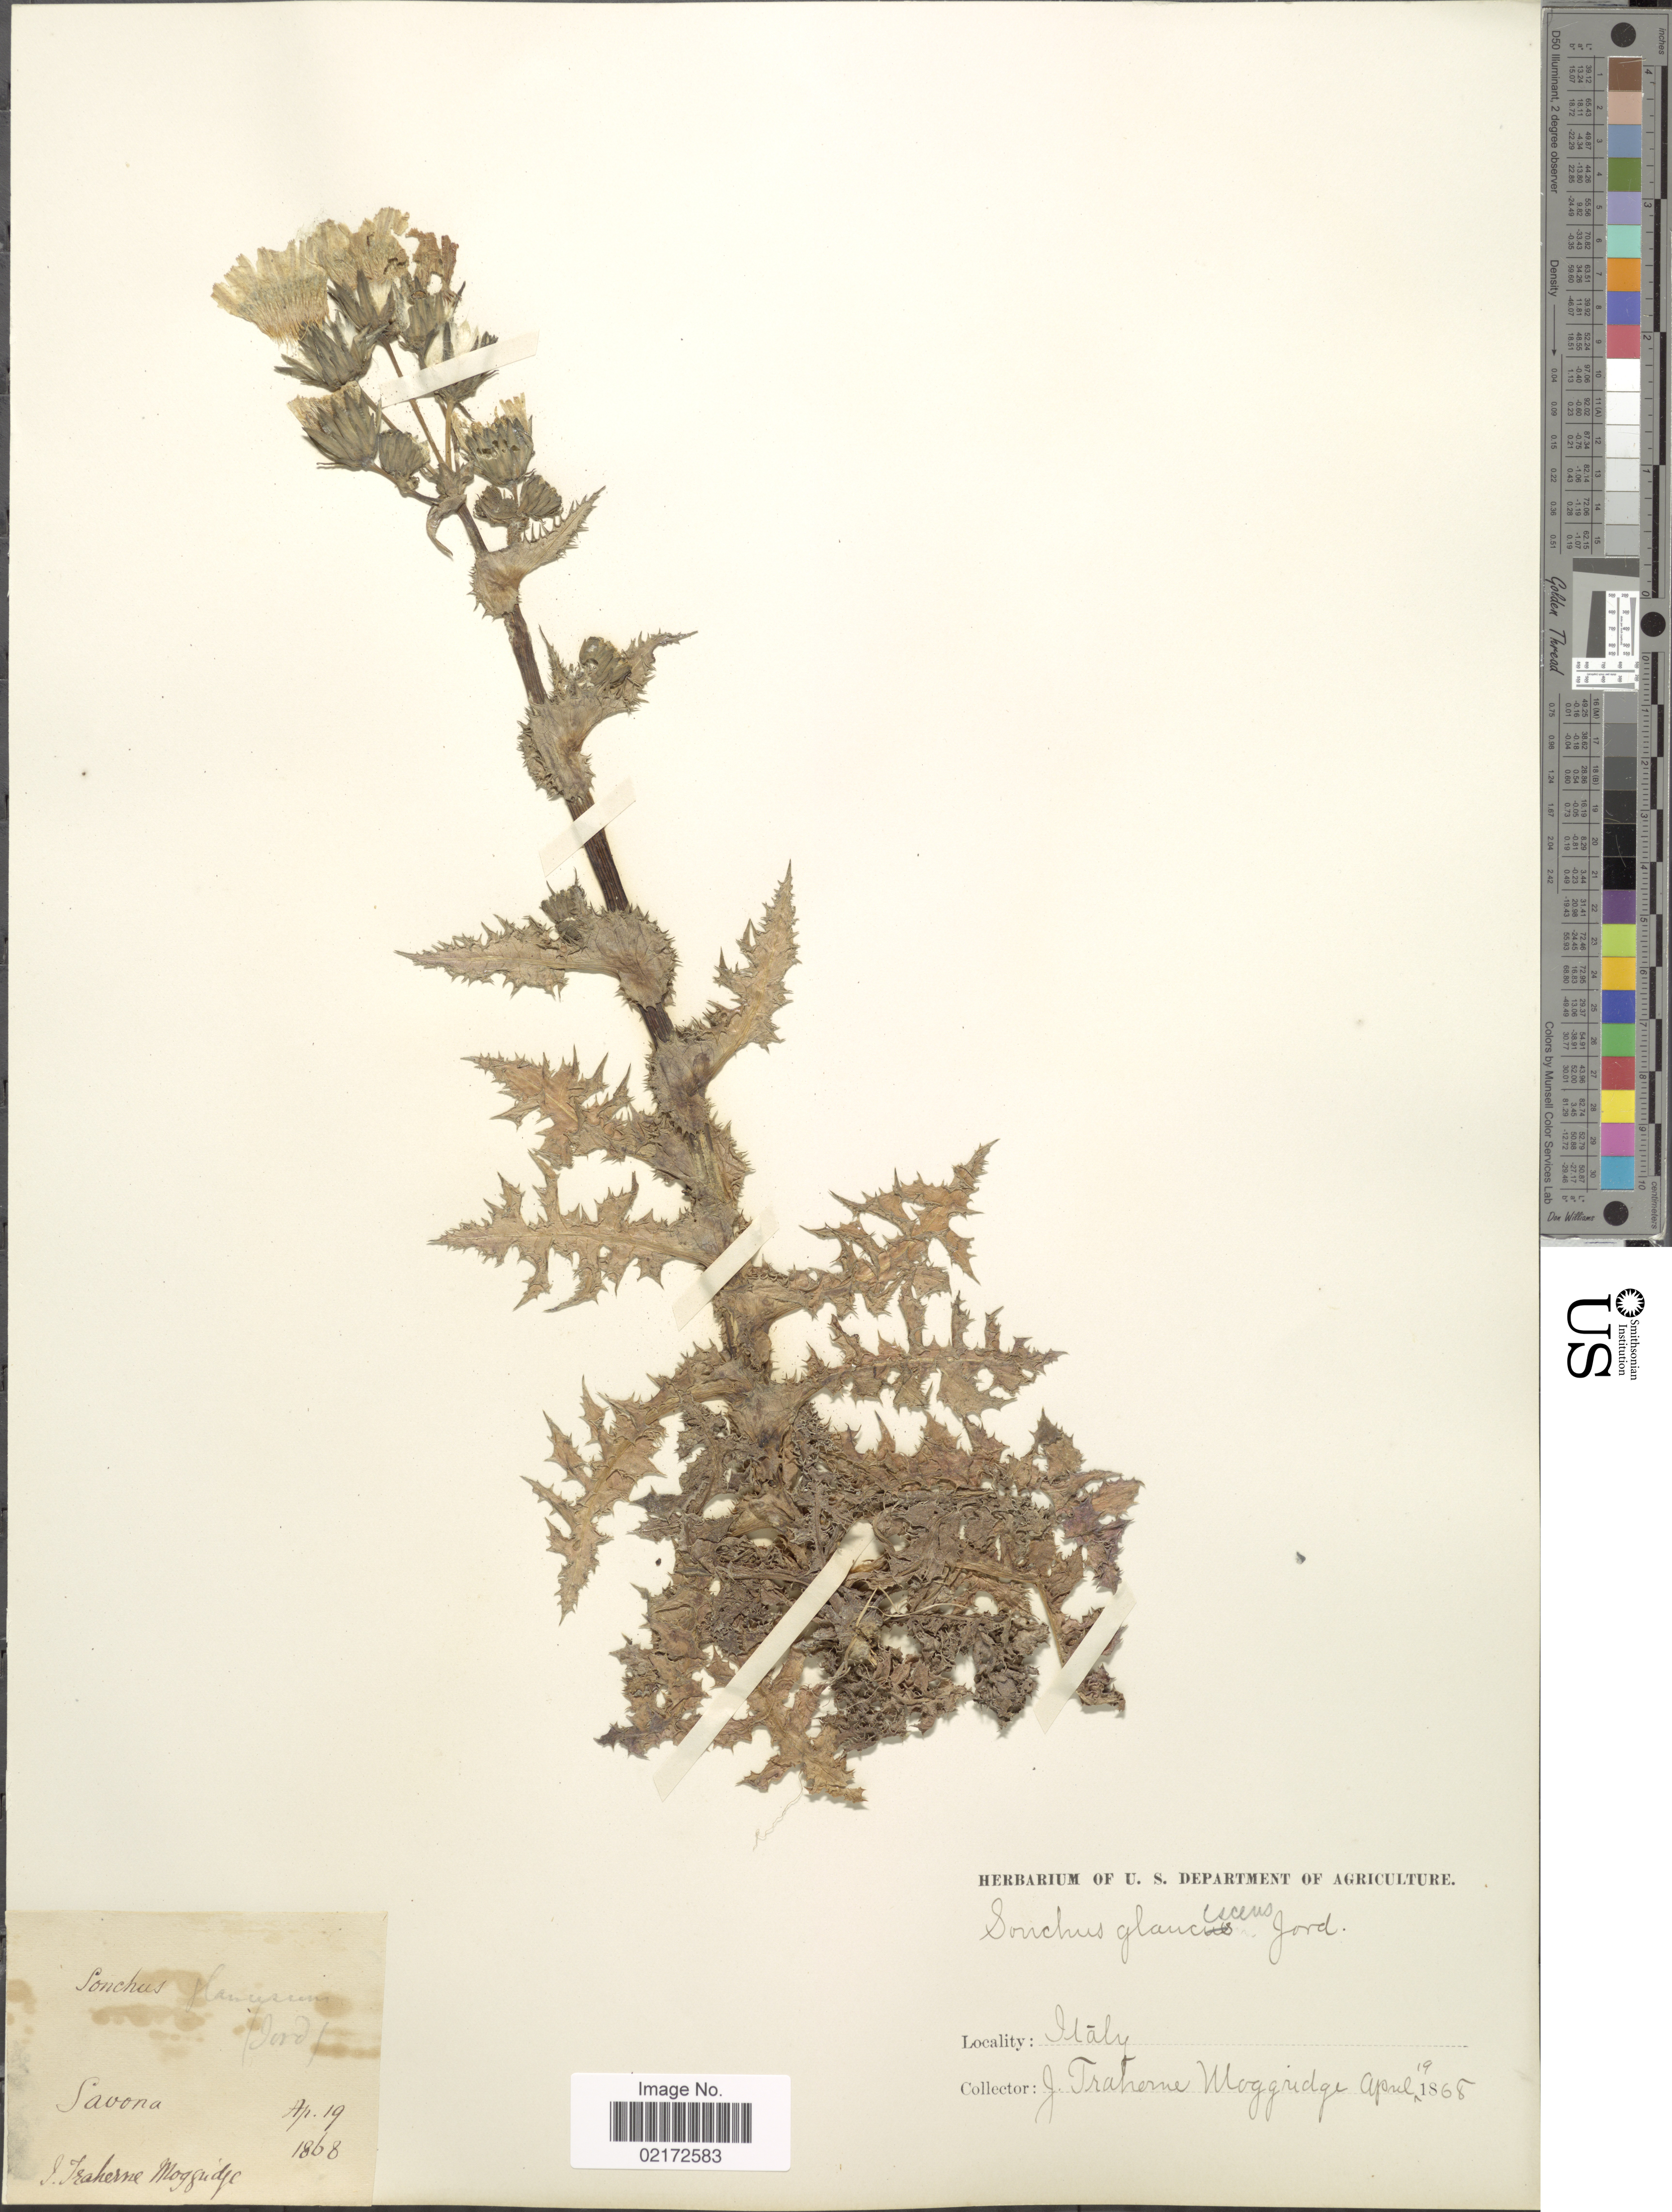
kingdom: Plantae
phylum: Tracheophyta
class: Magnoliopsida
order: Asterales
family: Asteraceae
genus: Sonchus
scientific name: Sonchus asper subsp. glaucescens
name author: (Jord.) Ball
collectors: J. T. Moggridge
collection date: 1868-04-19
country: Italy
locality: Savona